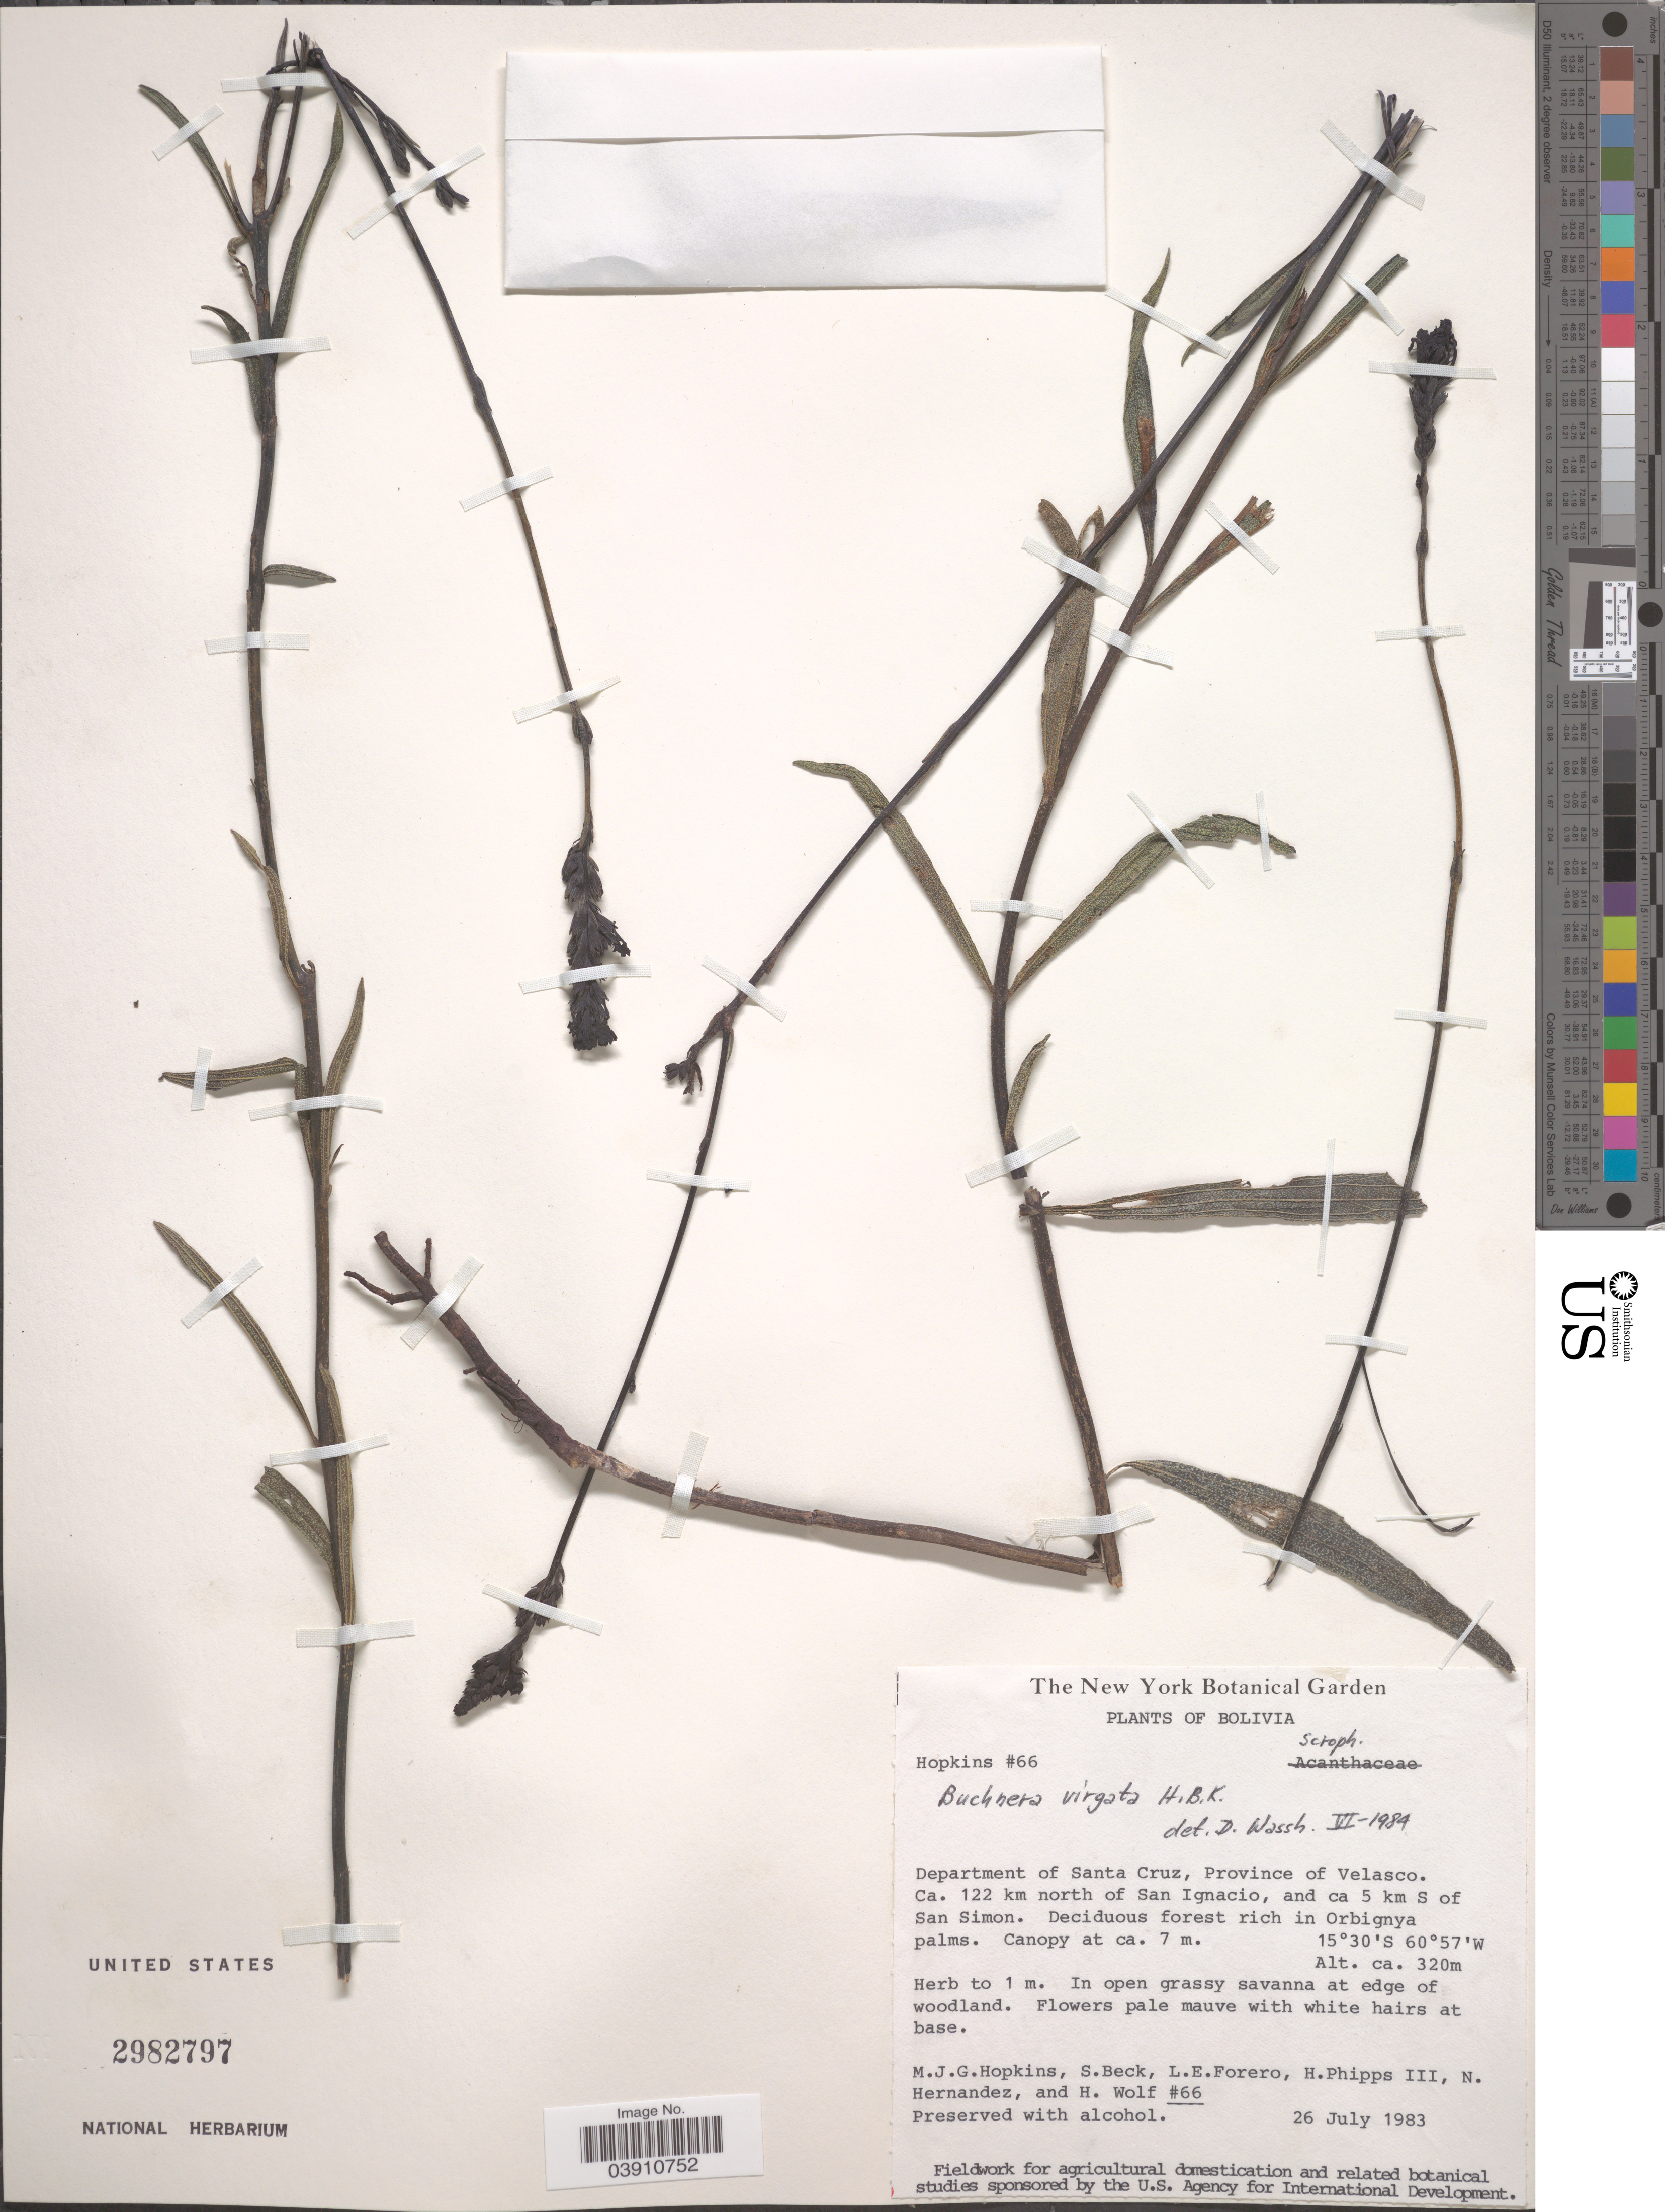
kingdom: Plantae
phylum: Tracheophyta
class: Magnoliopsida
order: Lamiales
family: Orobanchaceae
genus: Buchnera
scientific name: Buchnera virgata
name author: Kunth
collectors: M. J. G. Hopkins, S. G. Beck, L. Forero, H. Phipps & et al.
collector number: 66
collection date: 1983-07-26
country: Bolivia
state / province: Santa Cruz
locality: Department of Santa Cruz, Province of Velasco. Ca. 122 km north of San Ignacio, and ca 4 km S of San Simon. Deciduous forest rich in Orbignya palms.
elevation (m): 320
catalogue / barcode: US 2982797